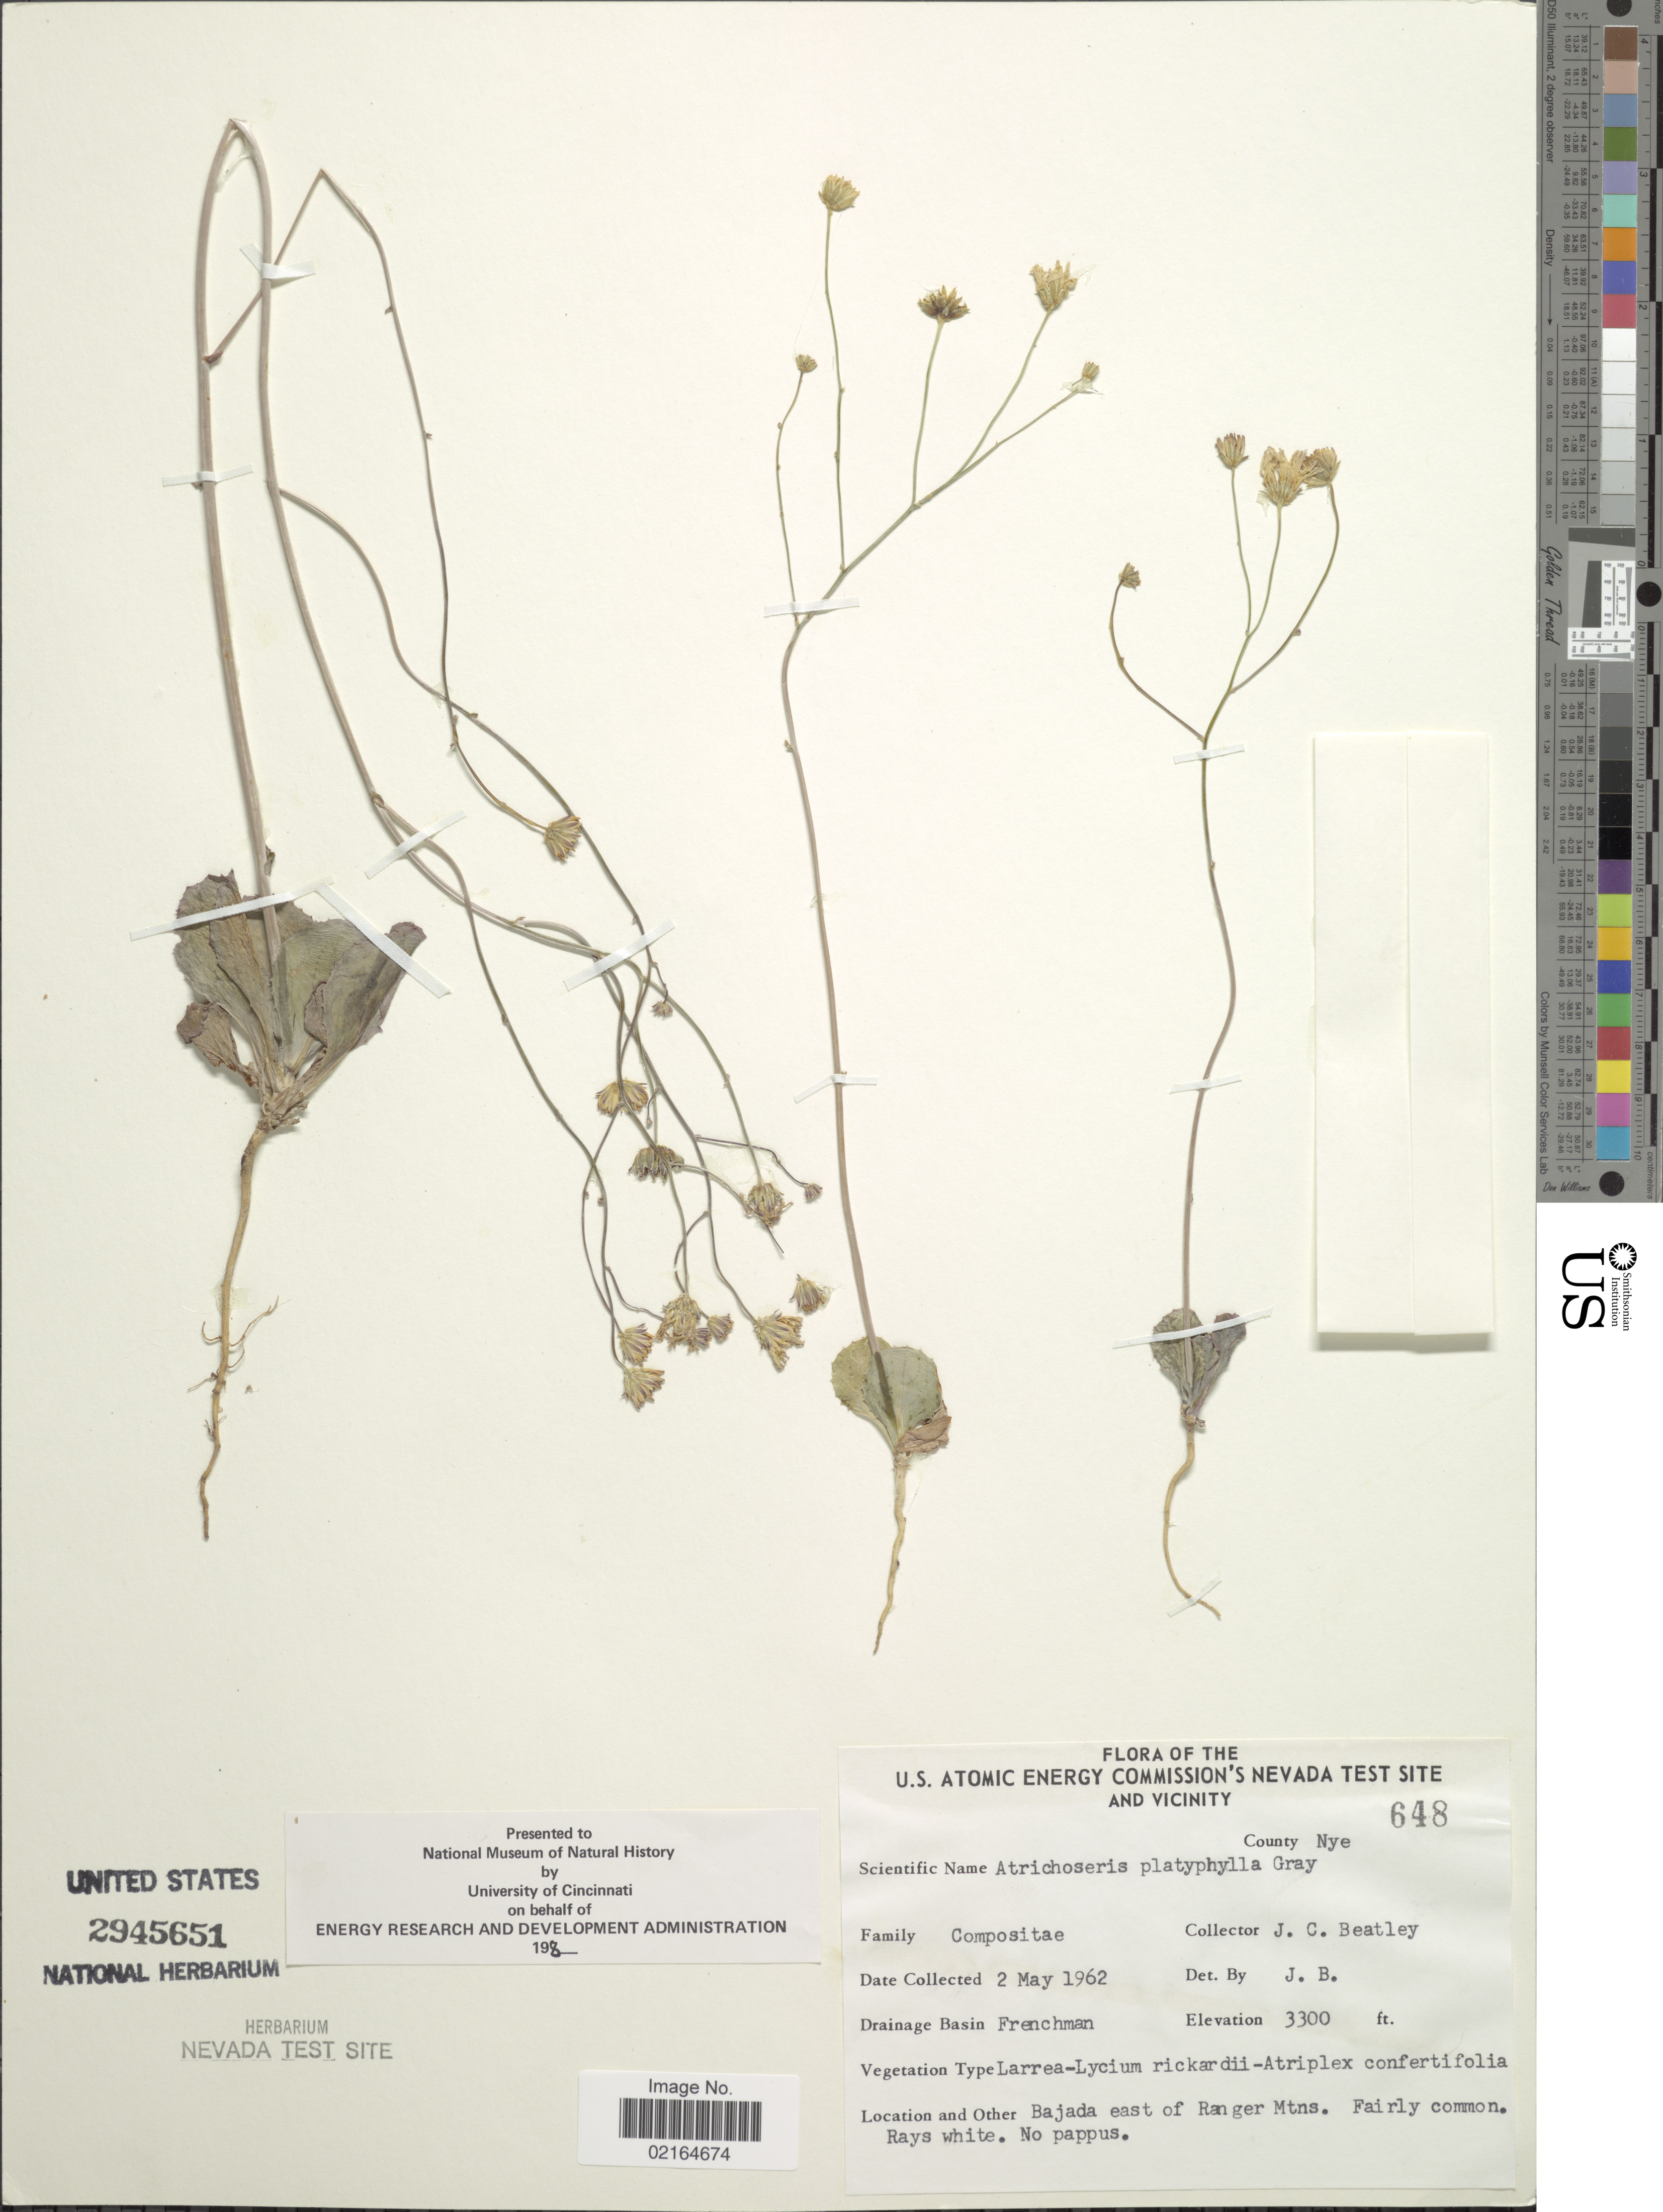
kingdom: Plantae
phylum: Tracheophyta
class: Magnoliopsida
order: Asterales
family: Asteraceae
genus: Atrichoseris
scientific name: Atrichoseris platyphylla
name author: A. Gray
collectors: J. C. Beatley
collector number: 648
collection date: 1962-05-02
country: United States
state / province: Nevada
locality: Nevada test site and vicinity, County Nye, drainage basin Frenchman, Bajada east of Ranger Mtns.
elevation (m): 1006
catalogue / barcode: US 2945651